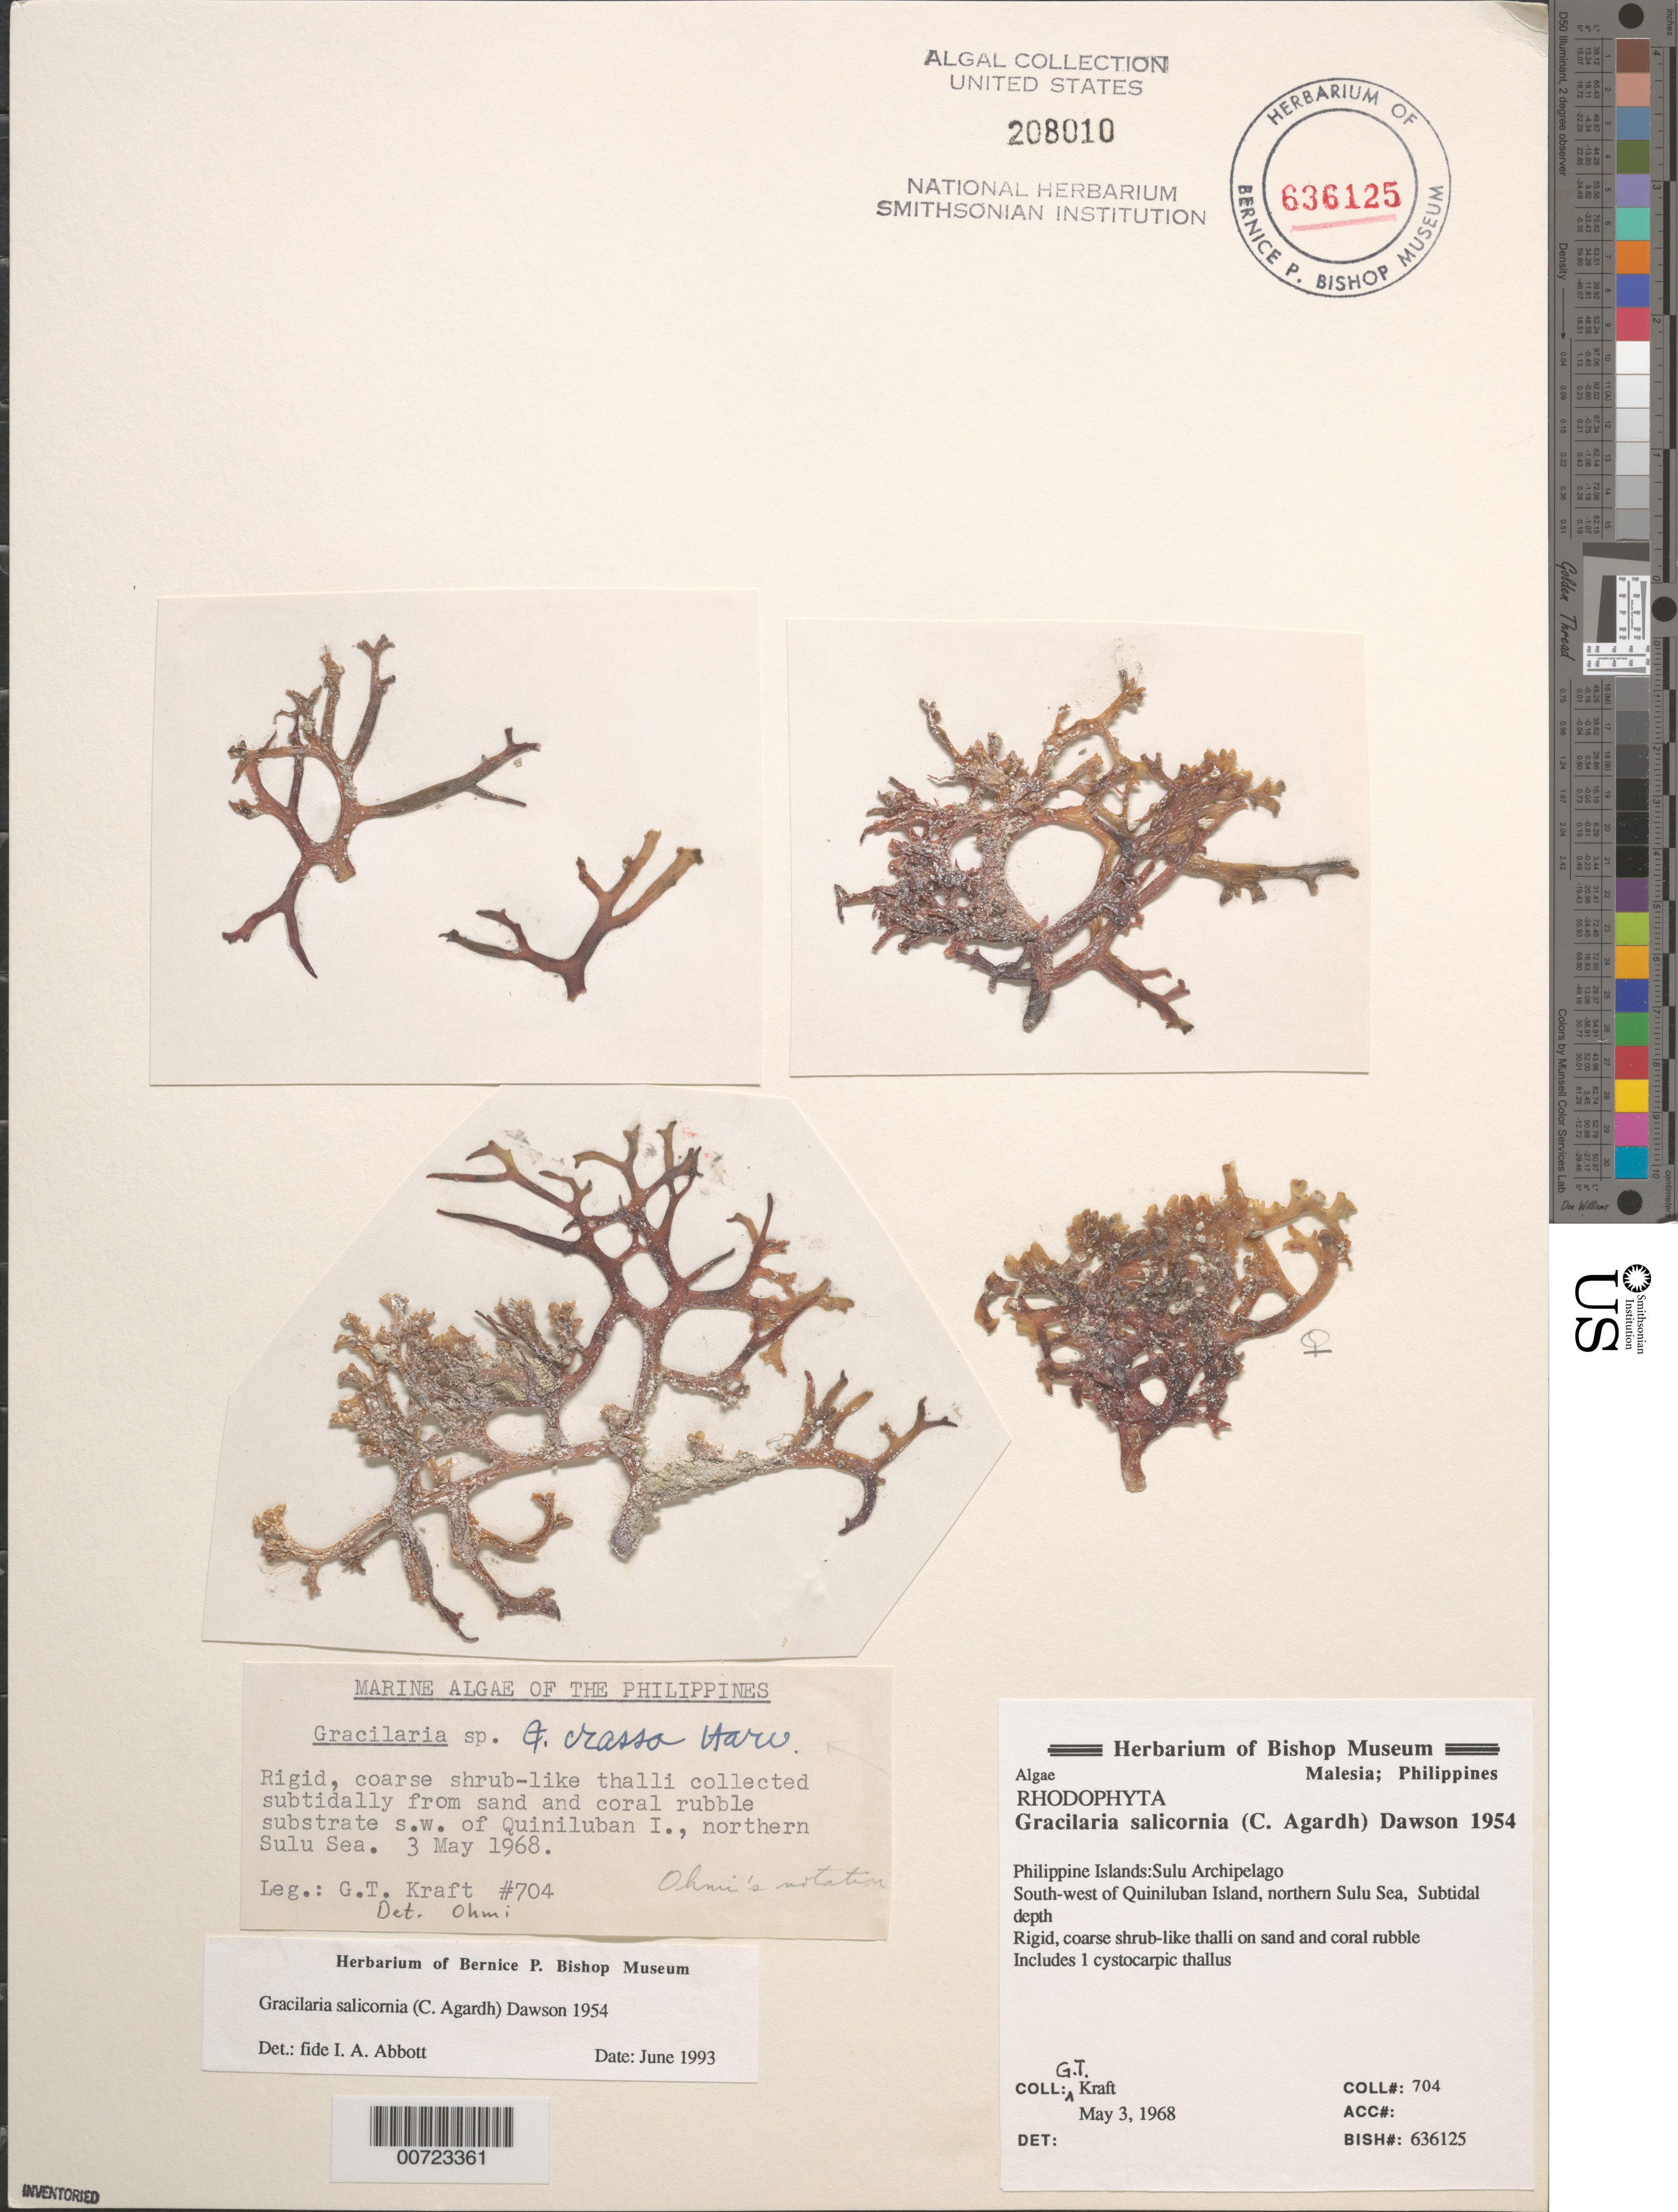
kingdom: Plantae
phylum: Rhodophyta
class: Florideophyceae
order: Gracilariales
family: Gracilariaceae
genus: Gracilaria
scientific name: Gracilaria salicornia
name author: (C. Agardh) E.Y. Dawson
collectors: G. T. Kraft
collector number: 704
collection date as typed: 03 May 1968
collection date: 1968-05-03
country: Philippines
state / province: Muslim Mindanao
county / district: Sulu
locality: Southwest of Quiniluban Island, northern Sulu Sea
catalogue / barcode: US 208010